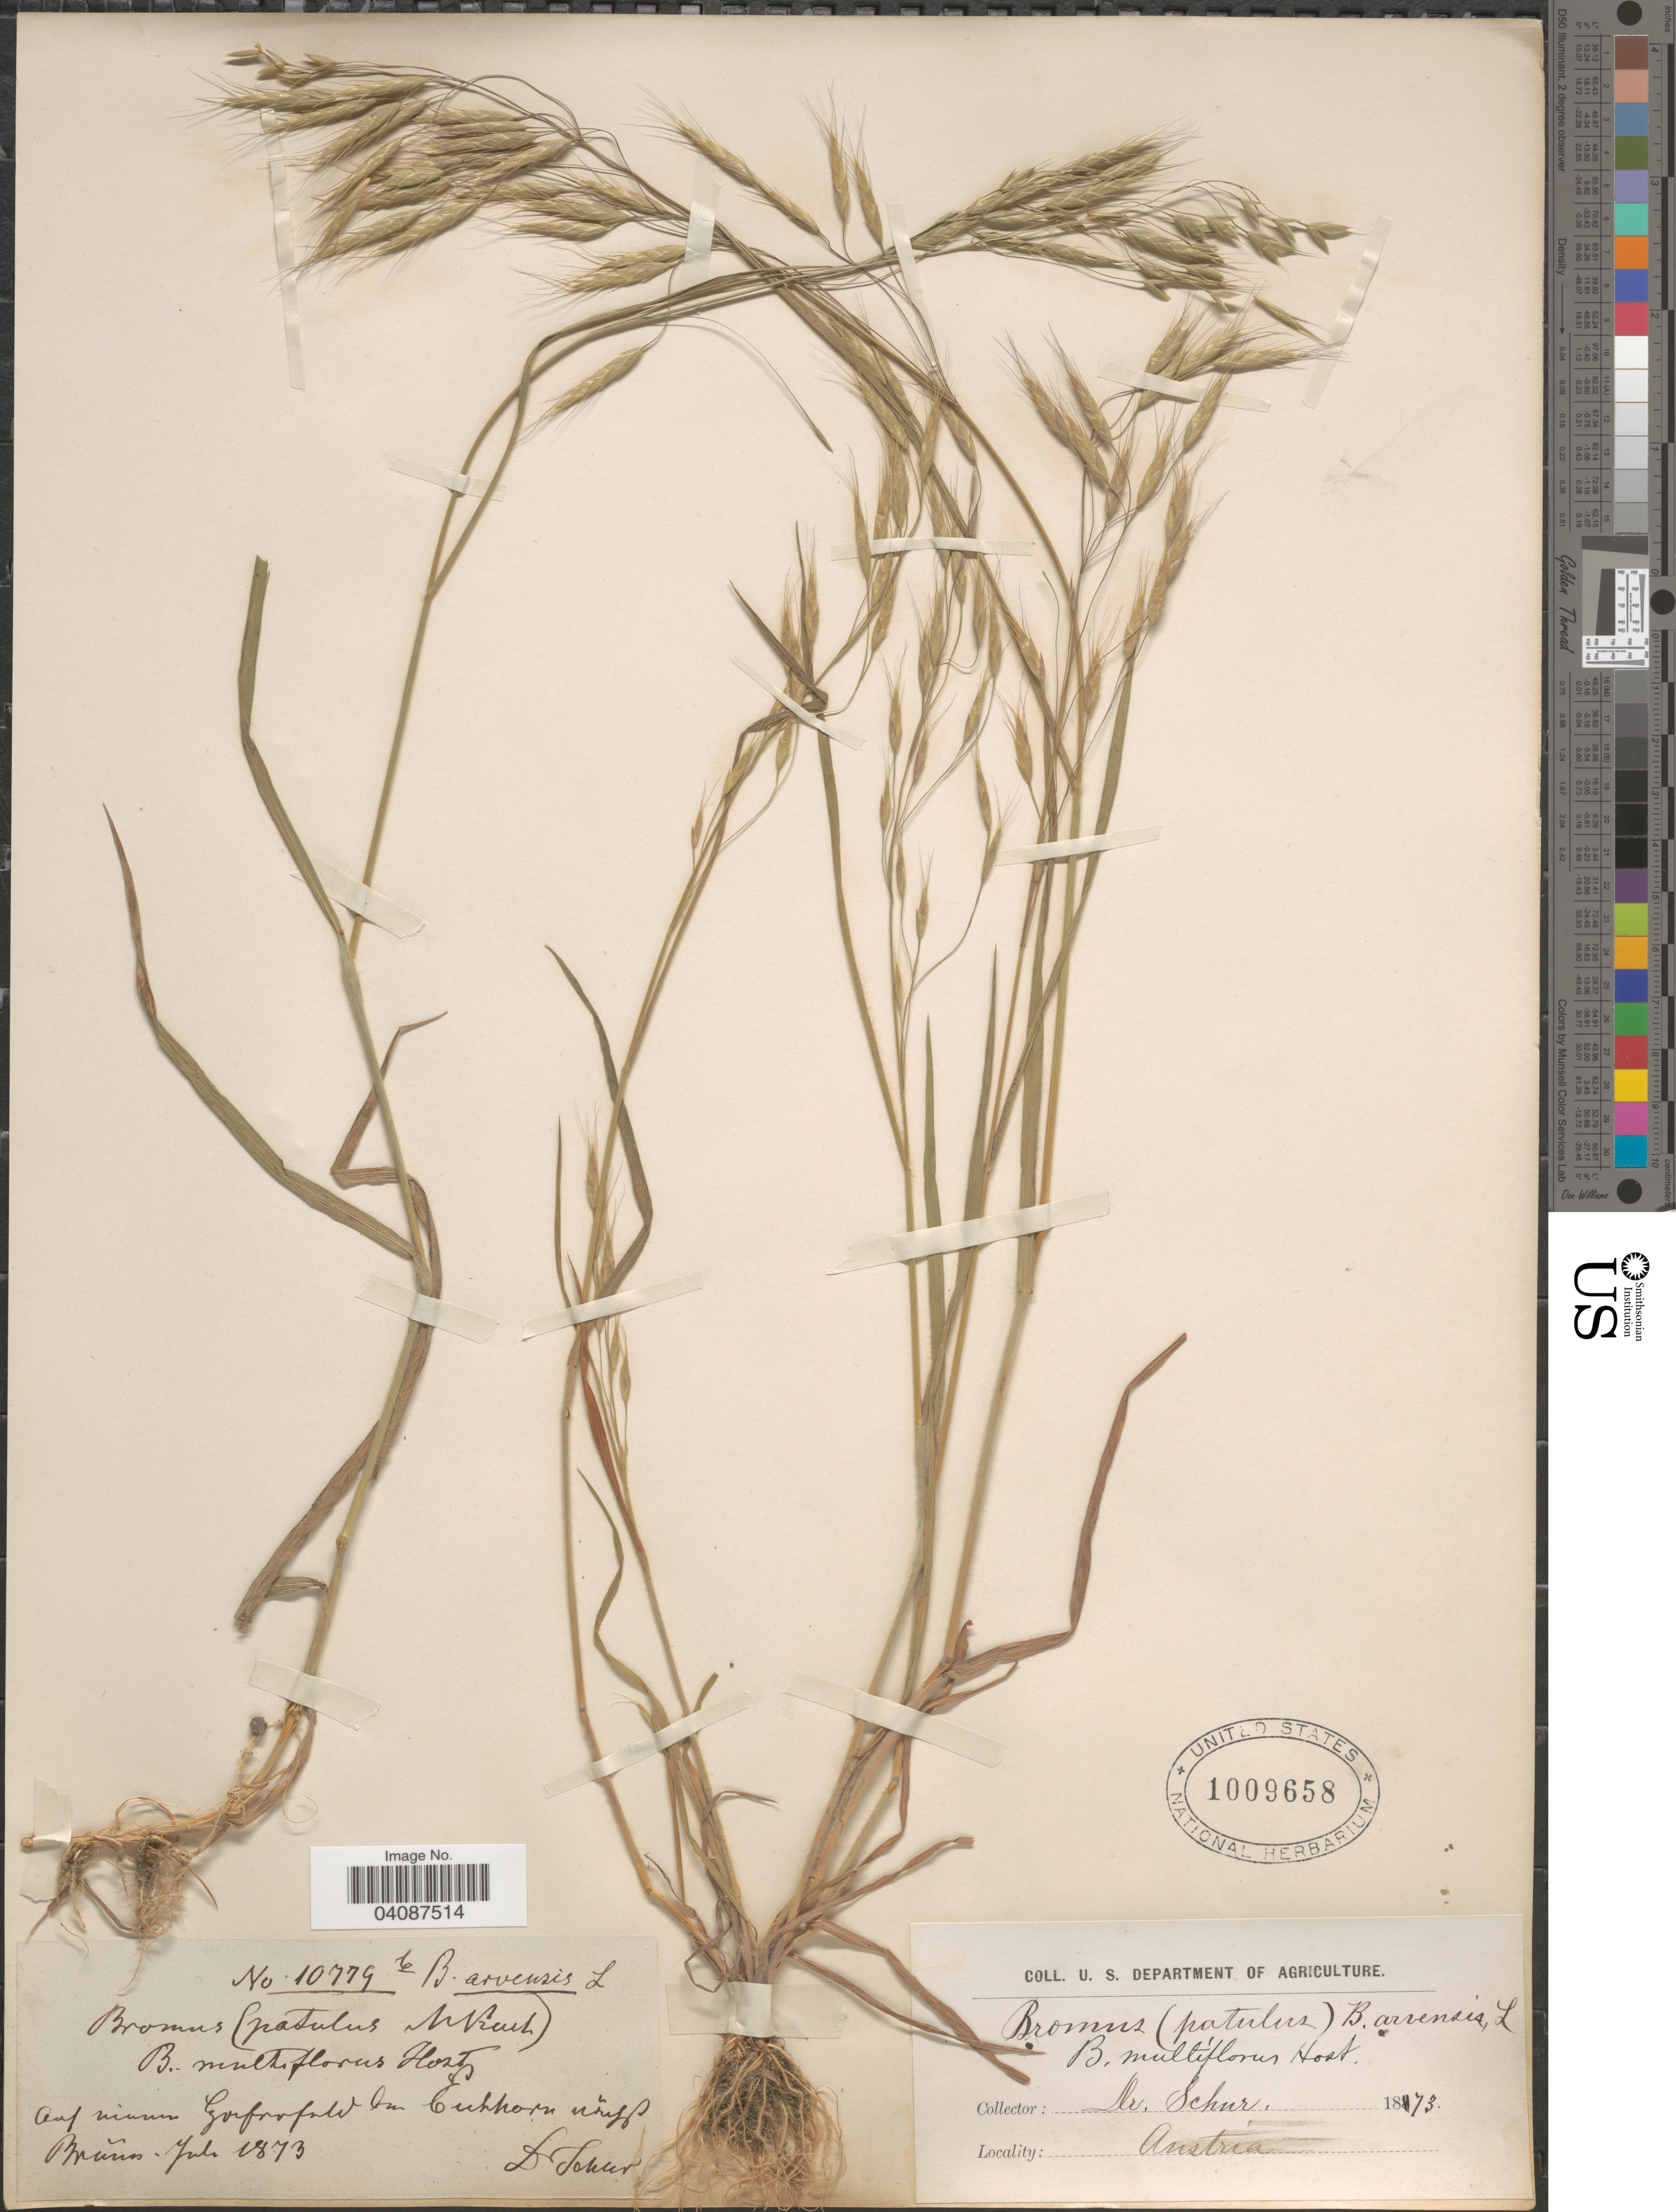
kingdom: Plantae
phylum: Tracheophyta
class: Liliopsida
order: Poales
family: Poaceae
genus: Bromus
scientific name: Bromus arvensis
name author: L.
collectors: Schur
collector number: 10779b*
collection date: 1873-07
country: Austria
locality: Auf niuun Gorfrofeld bei Cuhhorn nauff Braŭn.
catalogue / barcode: US 1009658